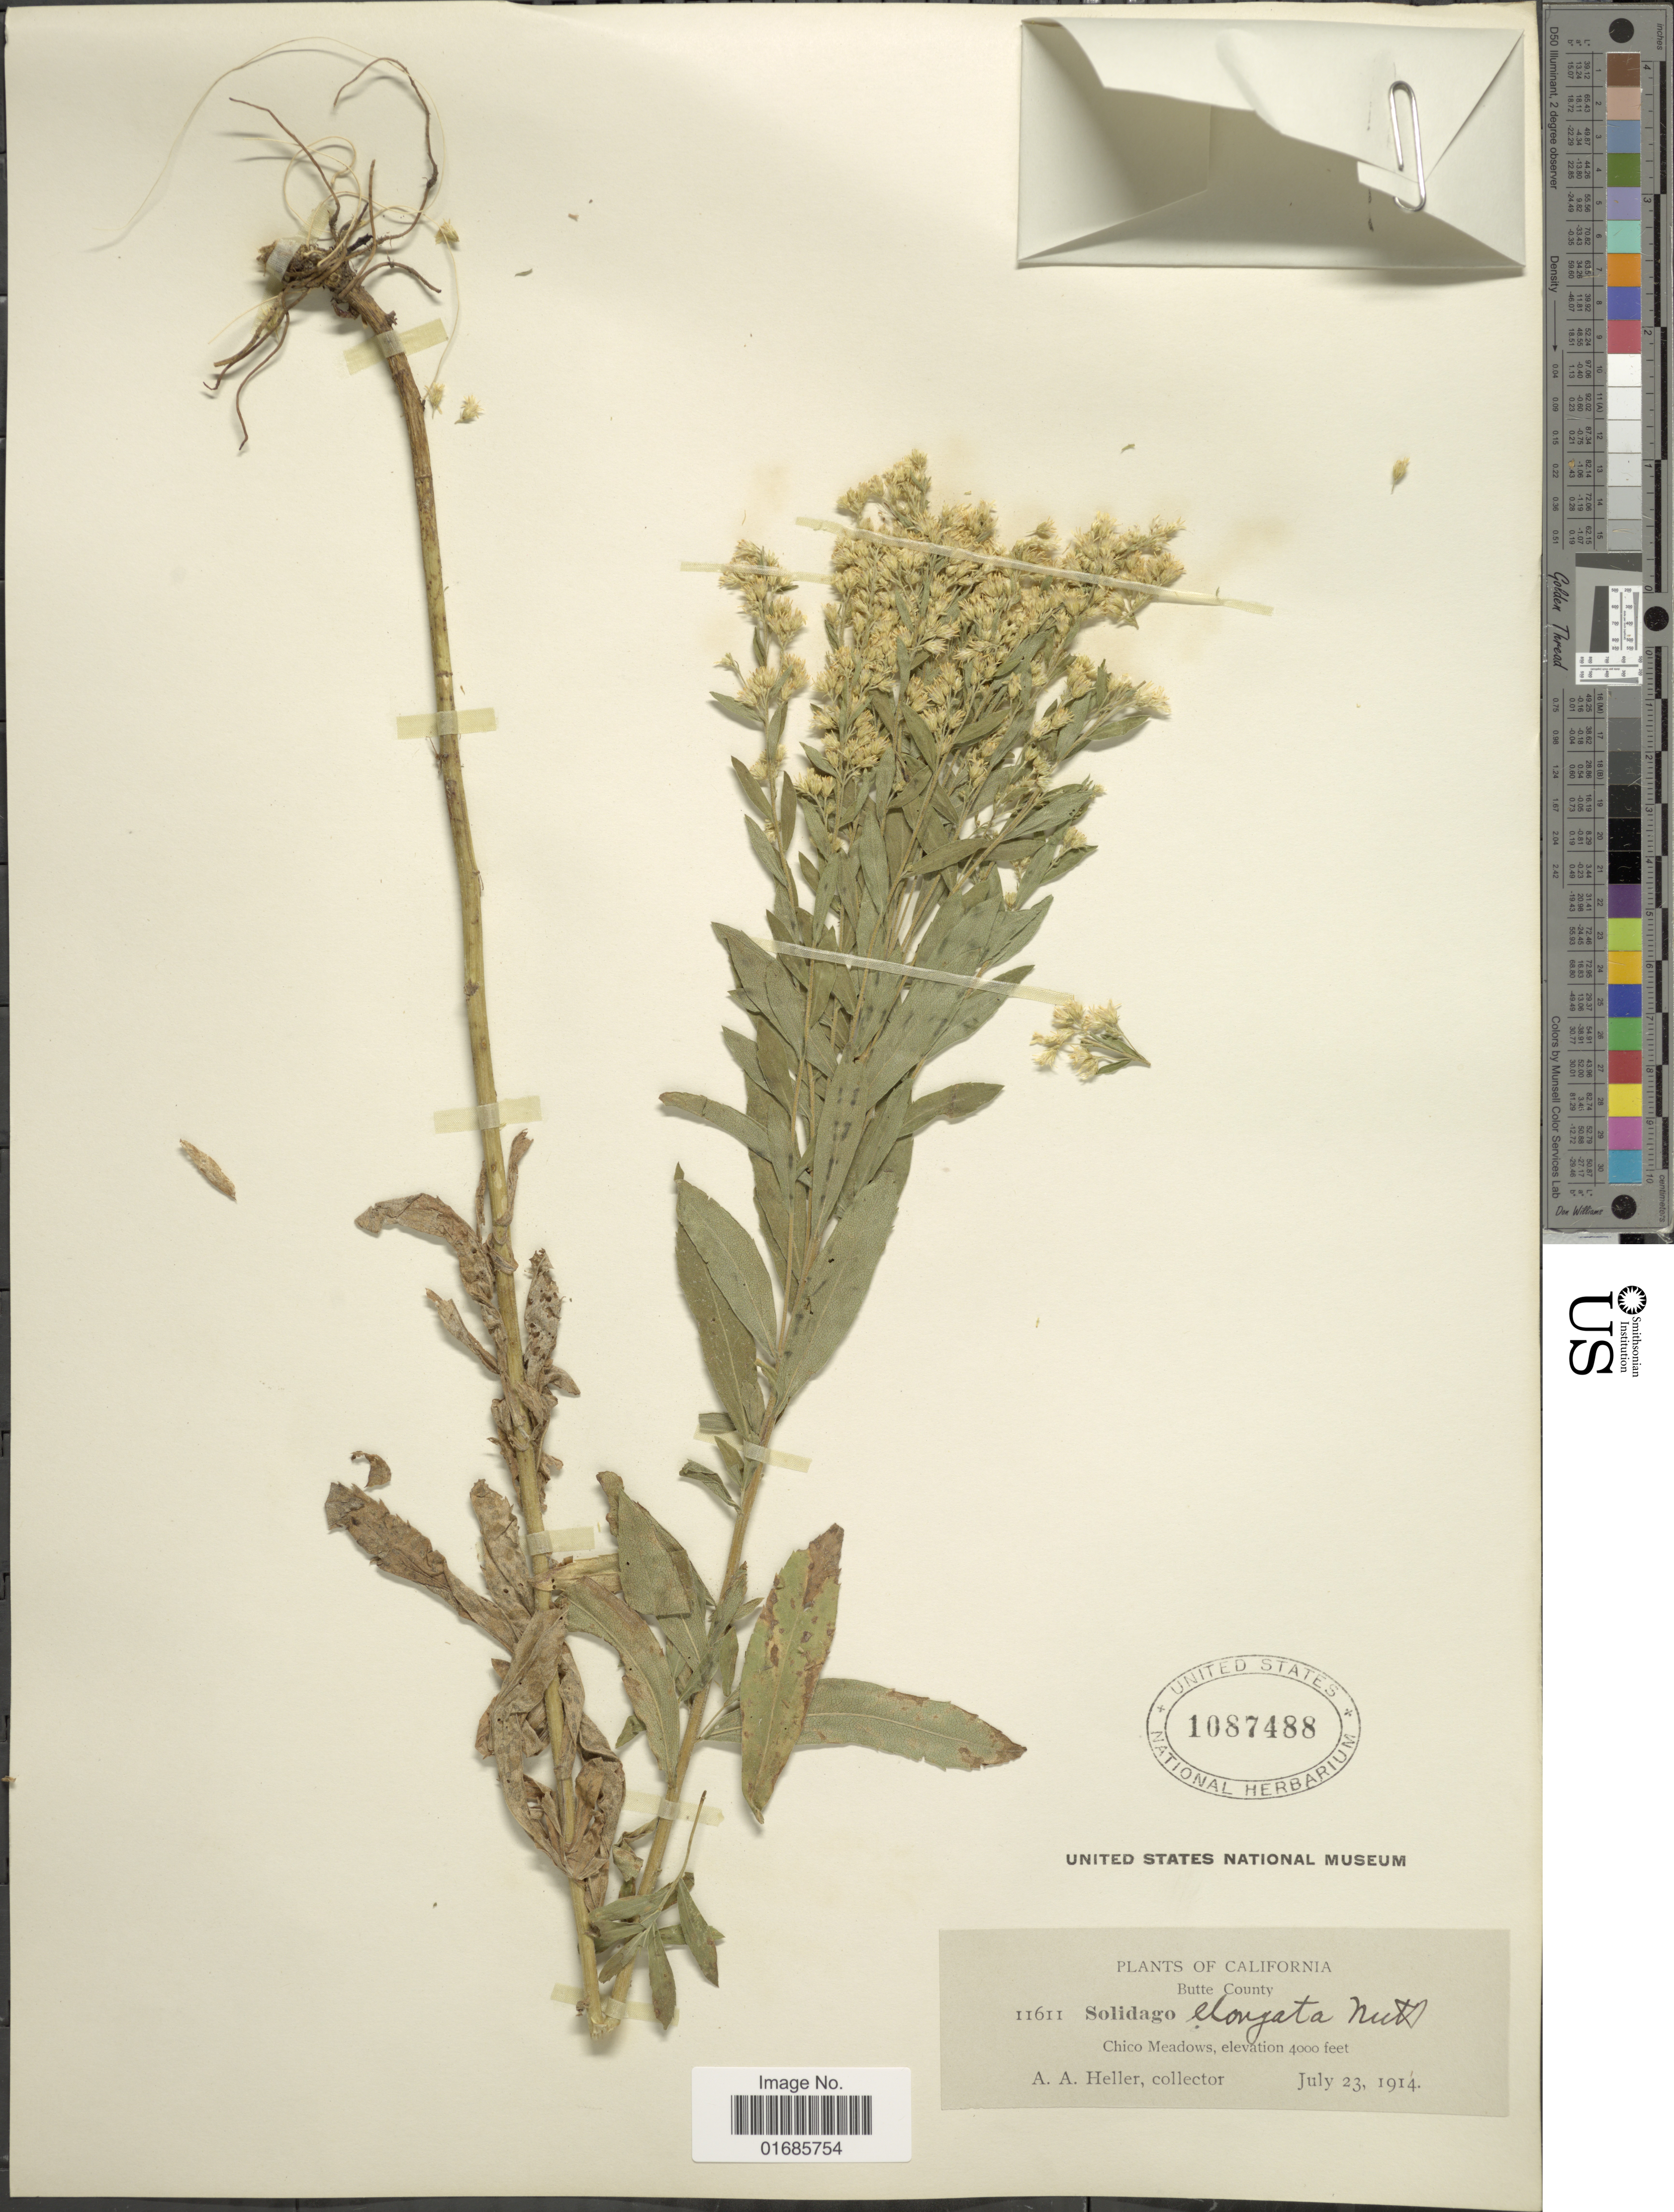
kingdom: Plantae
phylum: Tracheophyta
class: Magnoliopsida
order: Asterales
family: Asteraceae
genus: Solidago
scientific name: Solidago canadensis var. salebrosa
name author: (Piper) M.E. Jones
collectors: A. A. Heller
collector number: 11611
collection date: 1914-07-23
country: United States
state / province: California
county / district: Butte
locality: Butte County, Chico Meadows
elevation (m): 1219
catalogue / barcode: US 1087488